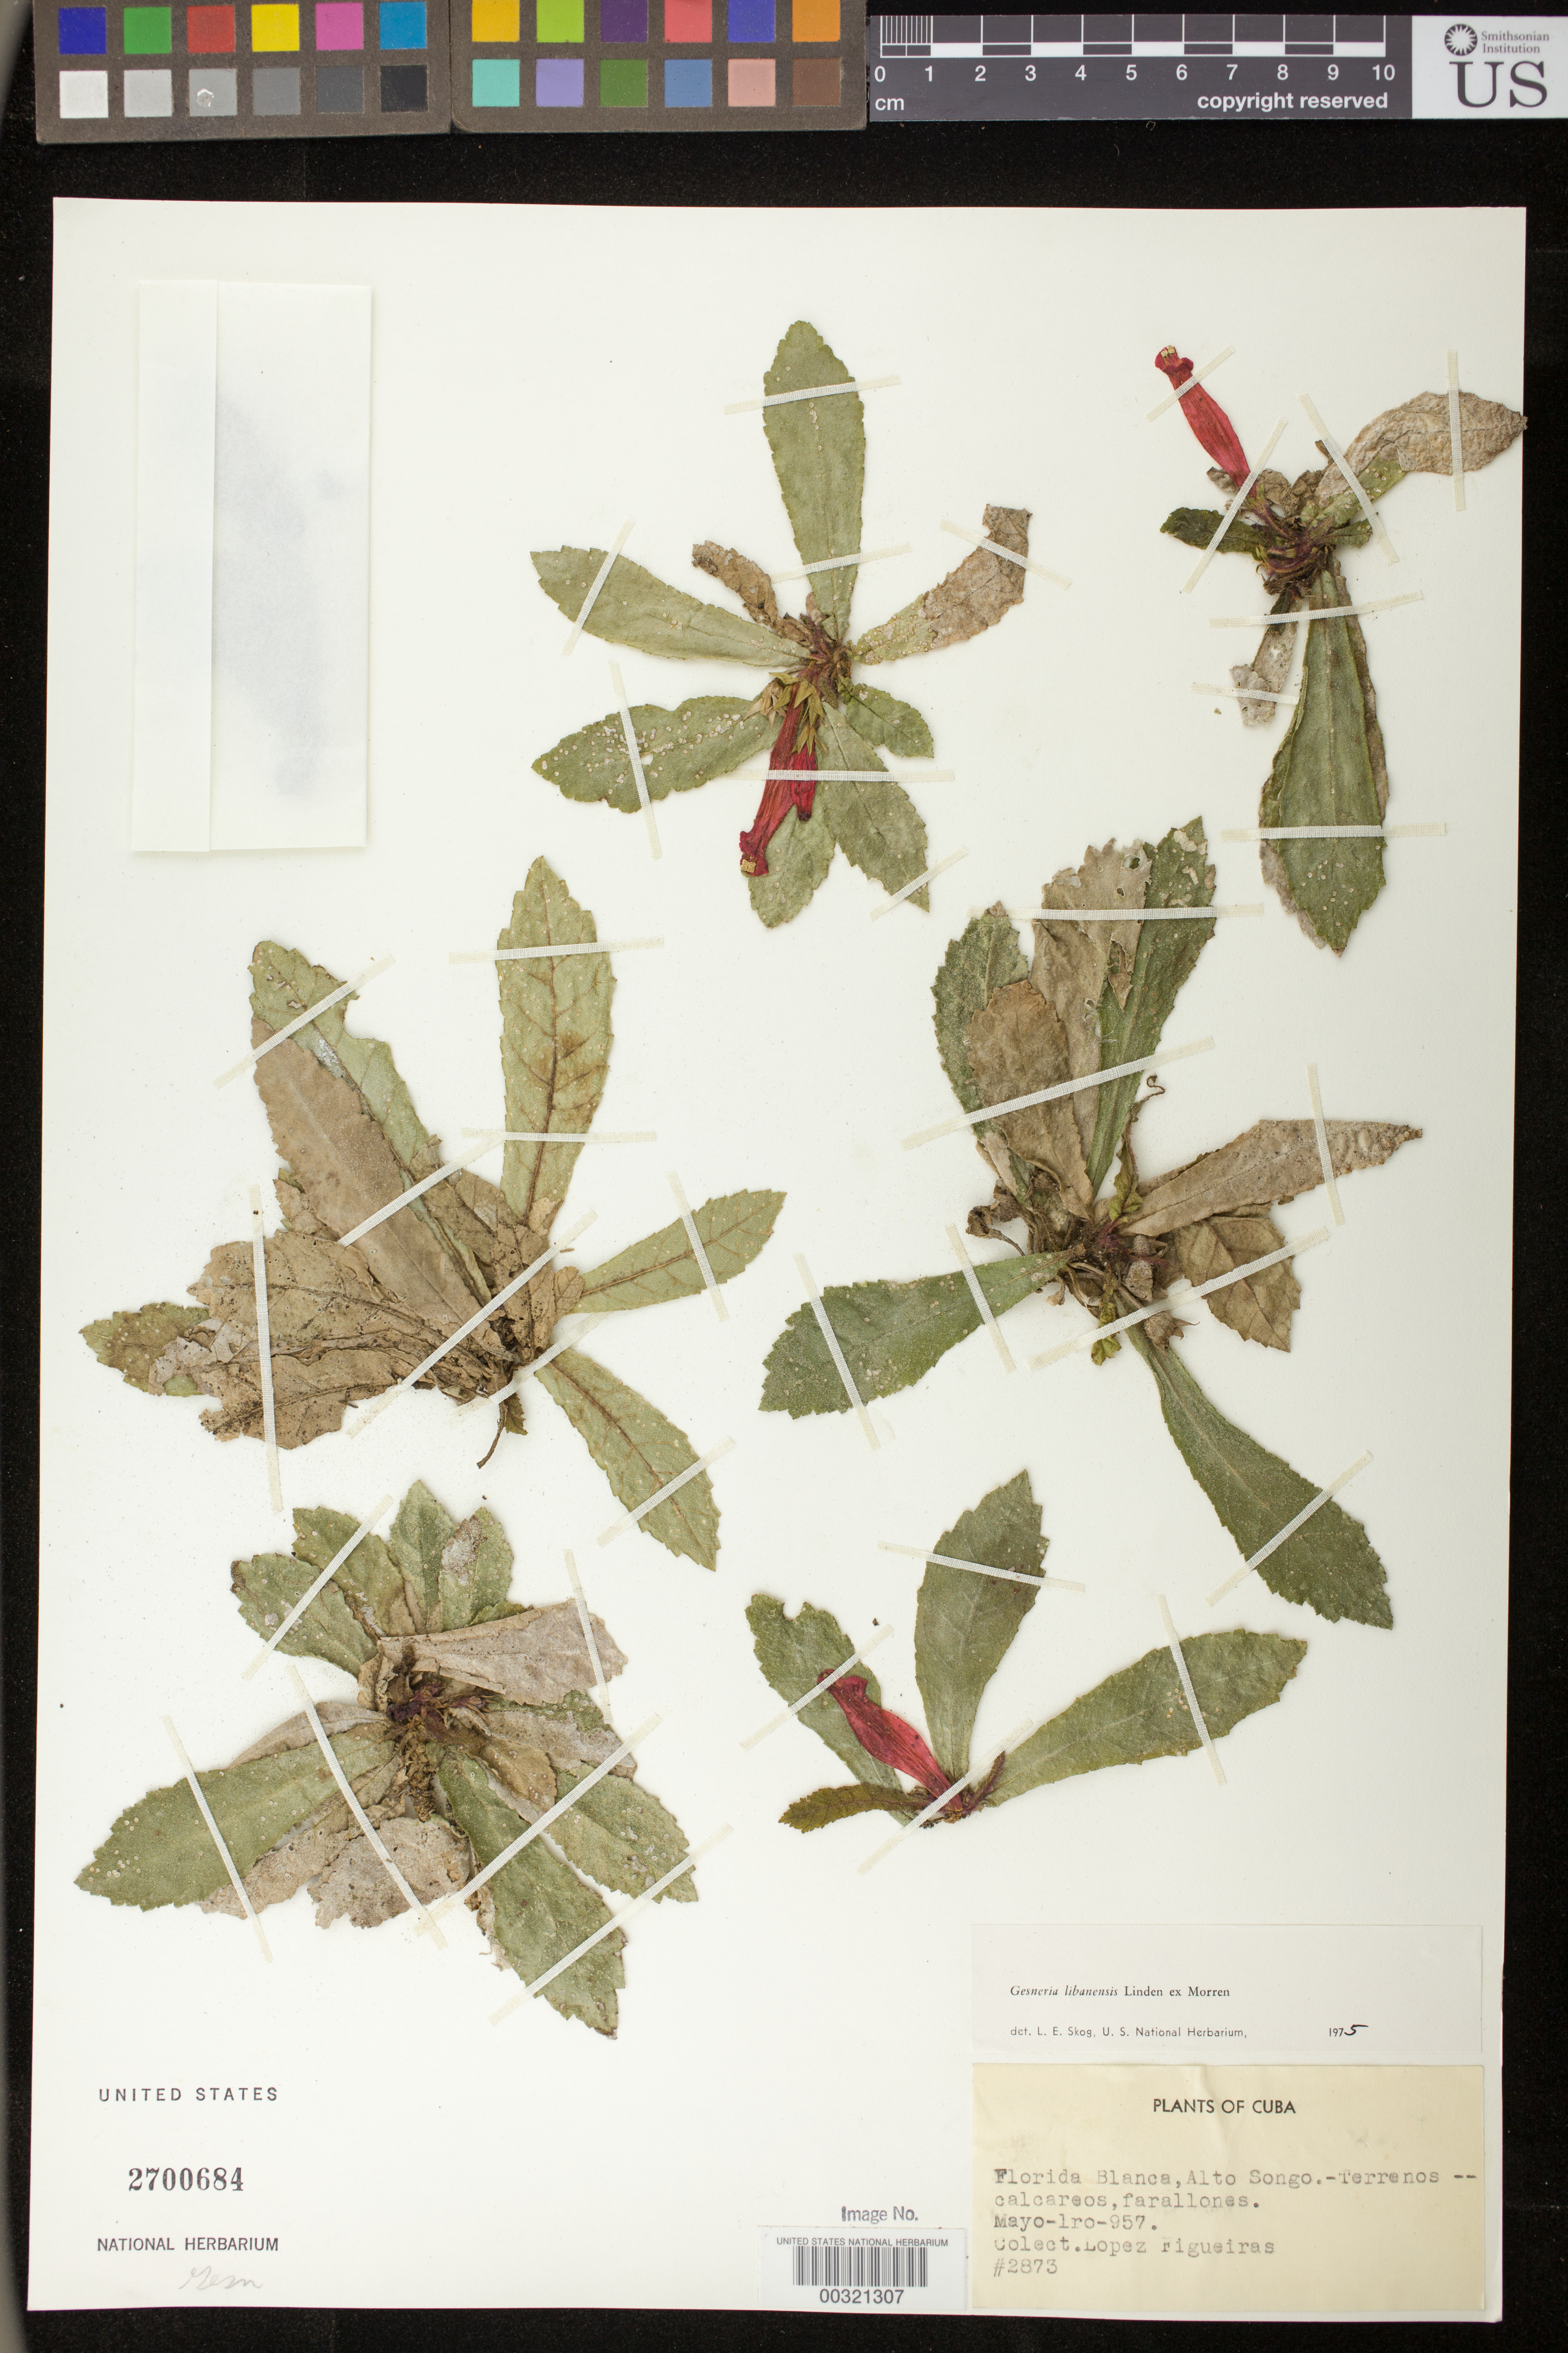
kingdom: Plantae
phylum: Tracheophyta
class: Magnoliopsida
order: Lamiales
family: Gesneriaceae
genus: Gesneria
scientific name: Gesneria libanensis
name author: Linden ex C. Morren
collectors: M. López Figueiras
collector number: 2873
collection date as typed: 01 May 1957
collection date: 1957-05-01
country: Cuba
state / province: Oriente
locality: Florida Blanca, Alto Songo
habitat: Terrenos. . . calcareos, farallones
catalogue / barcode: US 2700684